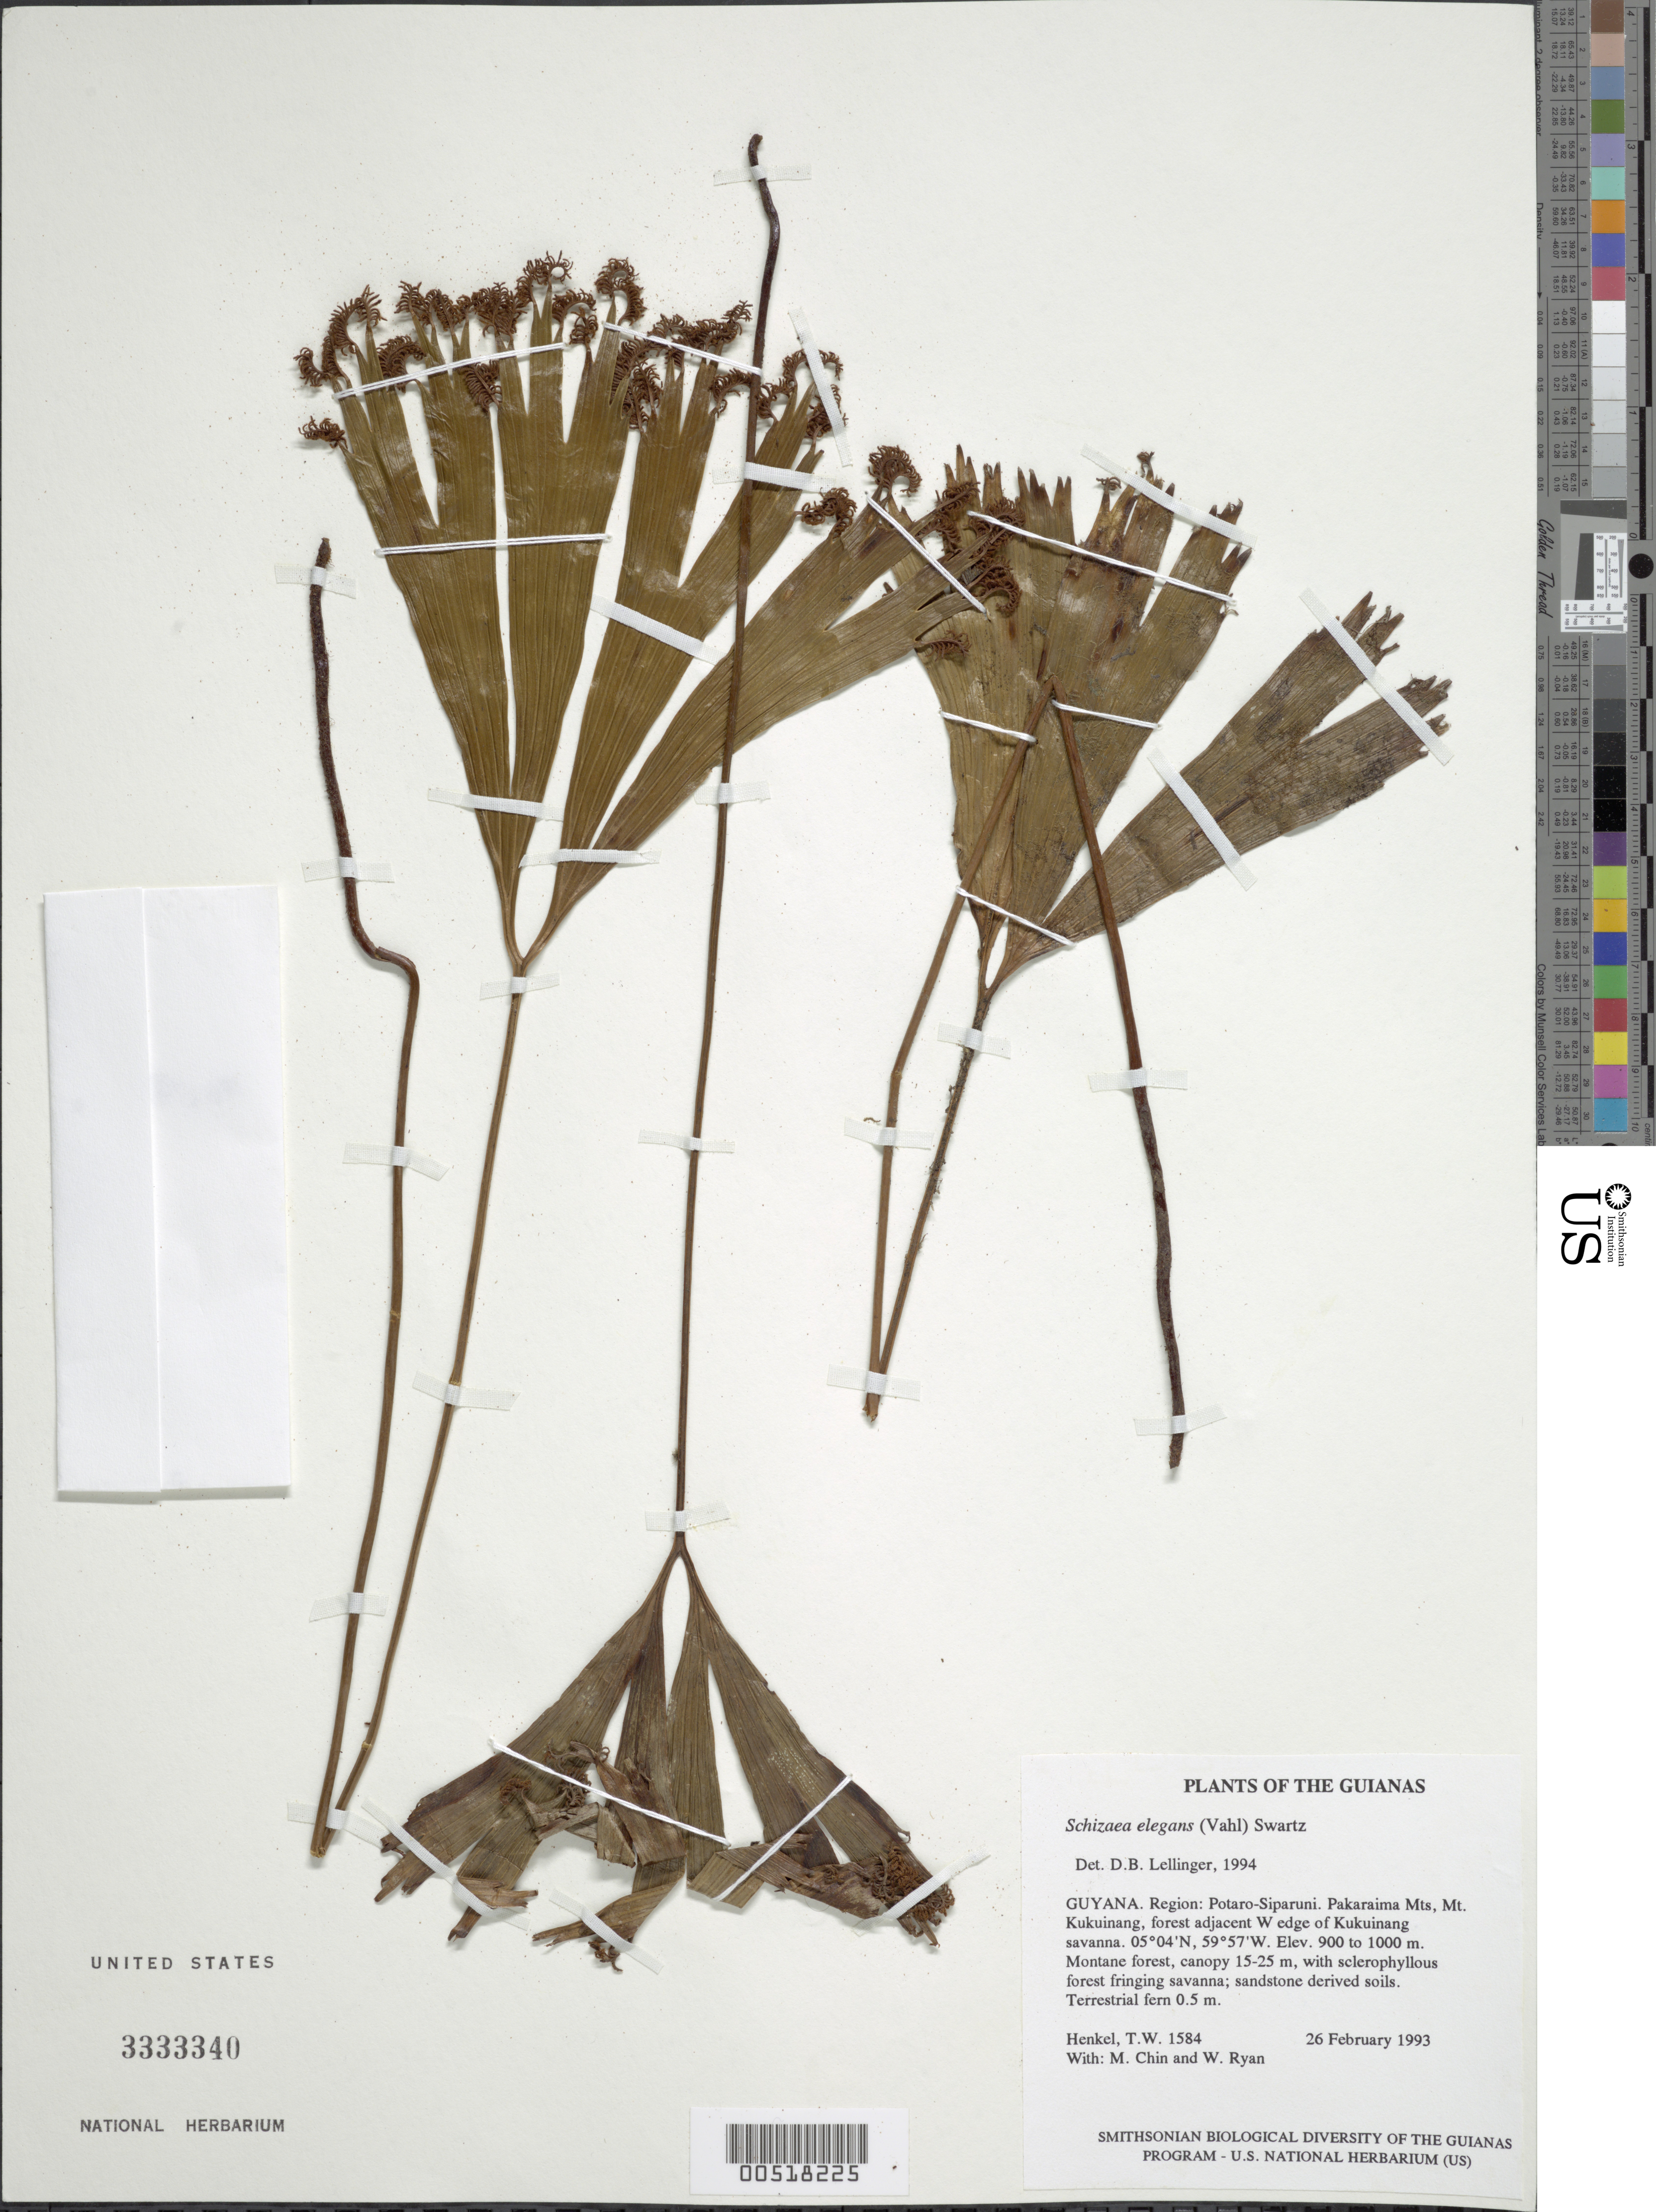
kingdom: Plantae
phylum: Tracheophyta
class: Polypodiopsida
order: Schizaeales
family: Schizaeaceae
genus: Schizaea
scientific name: Schizaea elegans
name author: (Vahl) Sw.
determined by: Lellinger, David B., (BOT), Smithsonian Institution - National Museum of Natural History (UNITED STATES)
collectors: T. Henkel, M. Chin & W. Ryan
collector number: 1584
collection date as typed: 26 February 1993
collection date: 1993-02-26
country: Guyana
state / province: Potaro-Siparuni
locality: Pakaraima Mts, Mt. Kukuinang, forest adjacent W edge of Kukuinang savanna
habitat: Montane forest, canopy 15-25 m, with sclerophyllous forest fringing savanna; sandstone derived soils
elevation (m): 900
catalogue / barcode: US 3333340